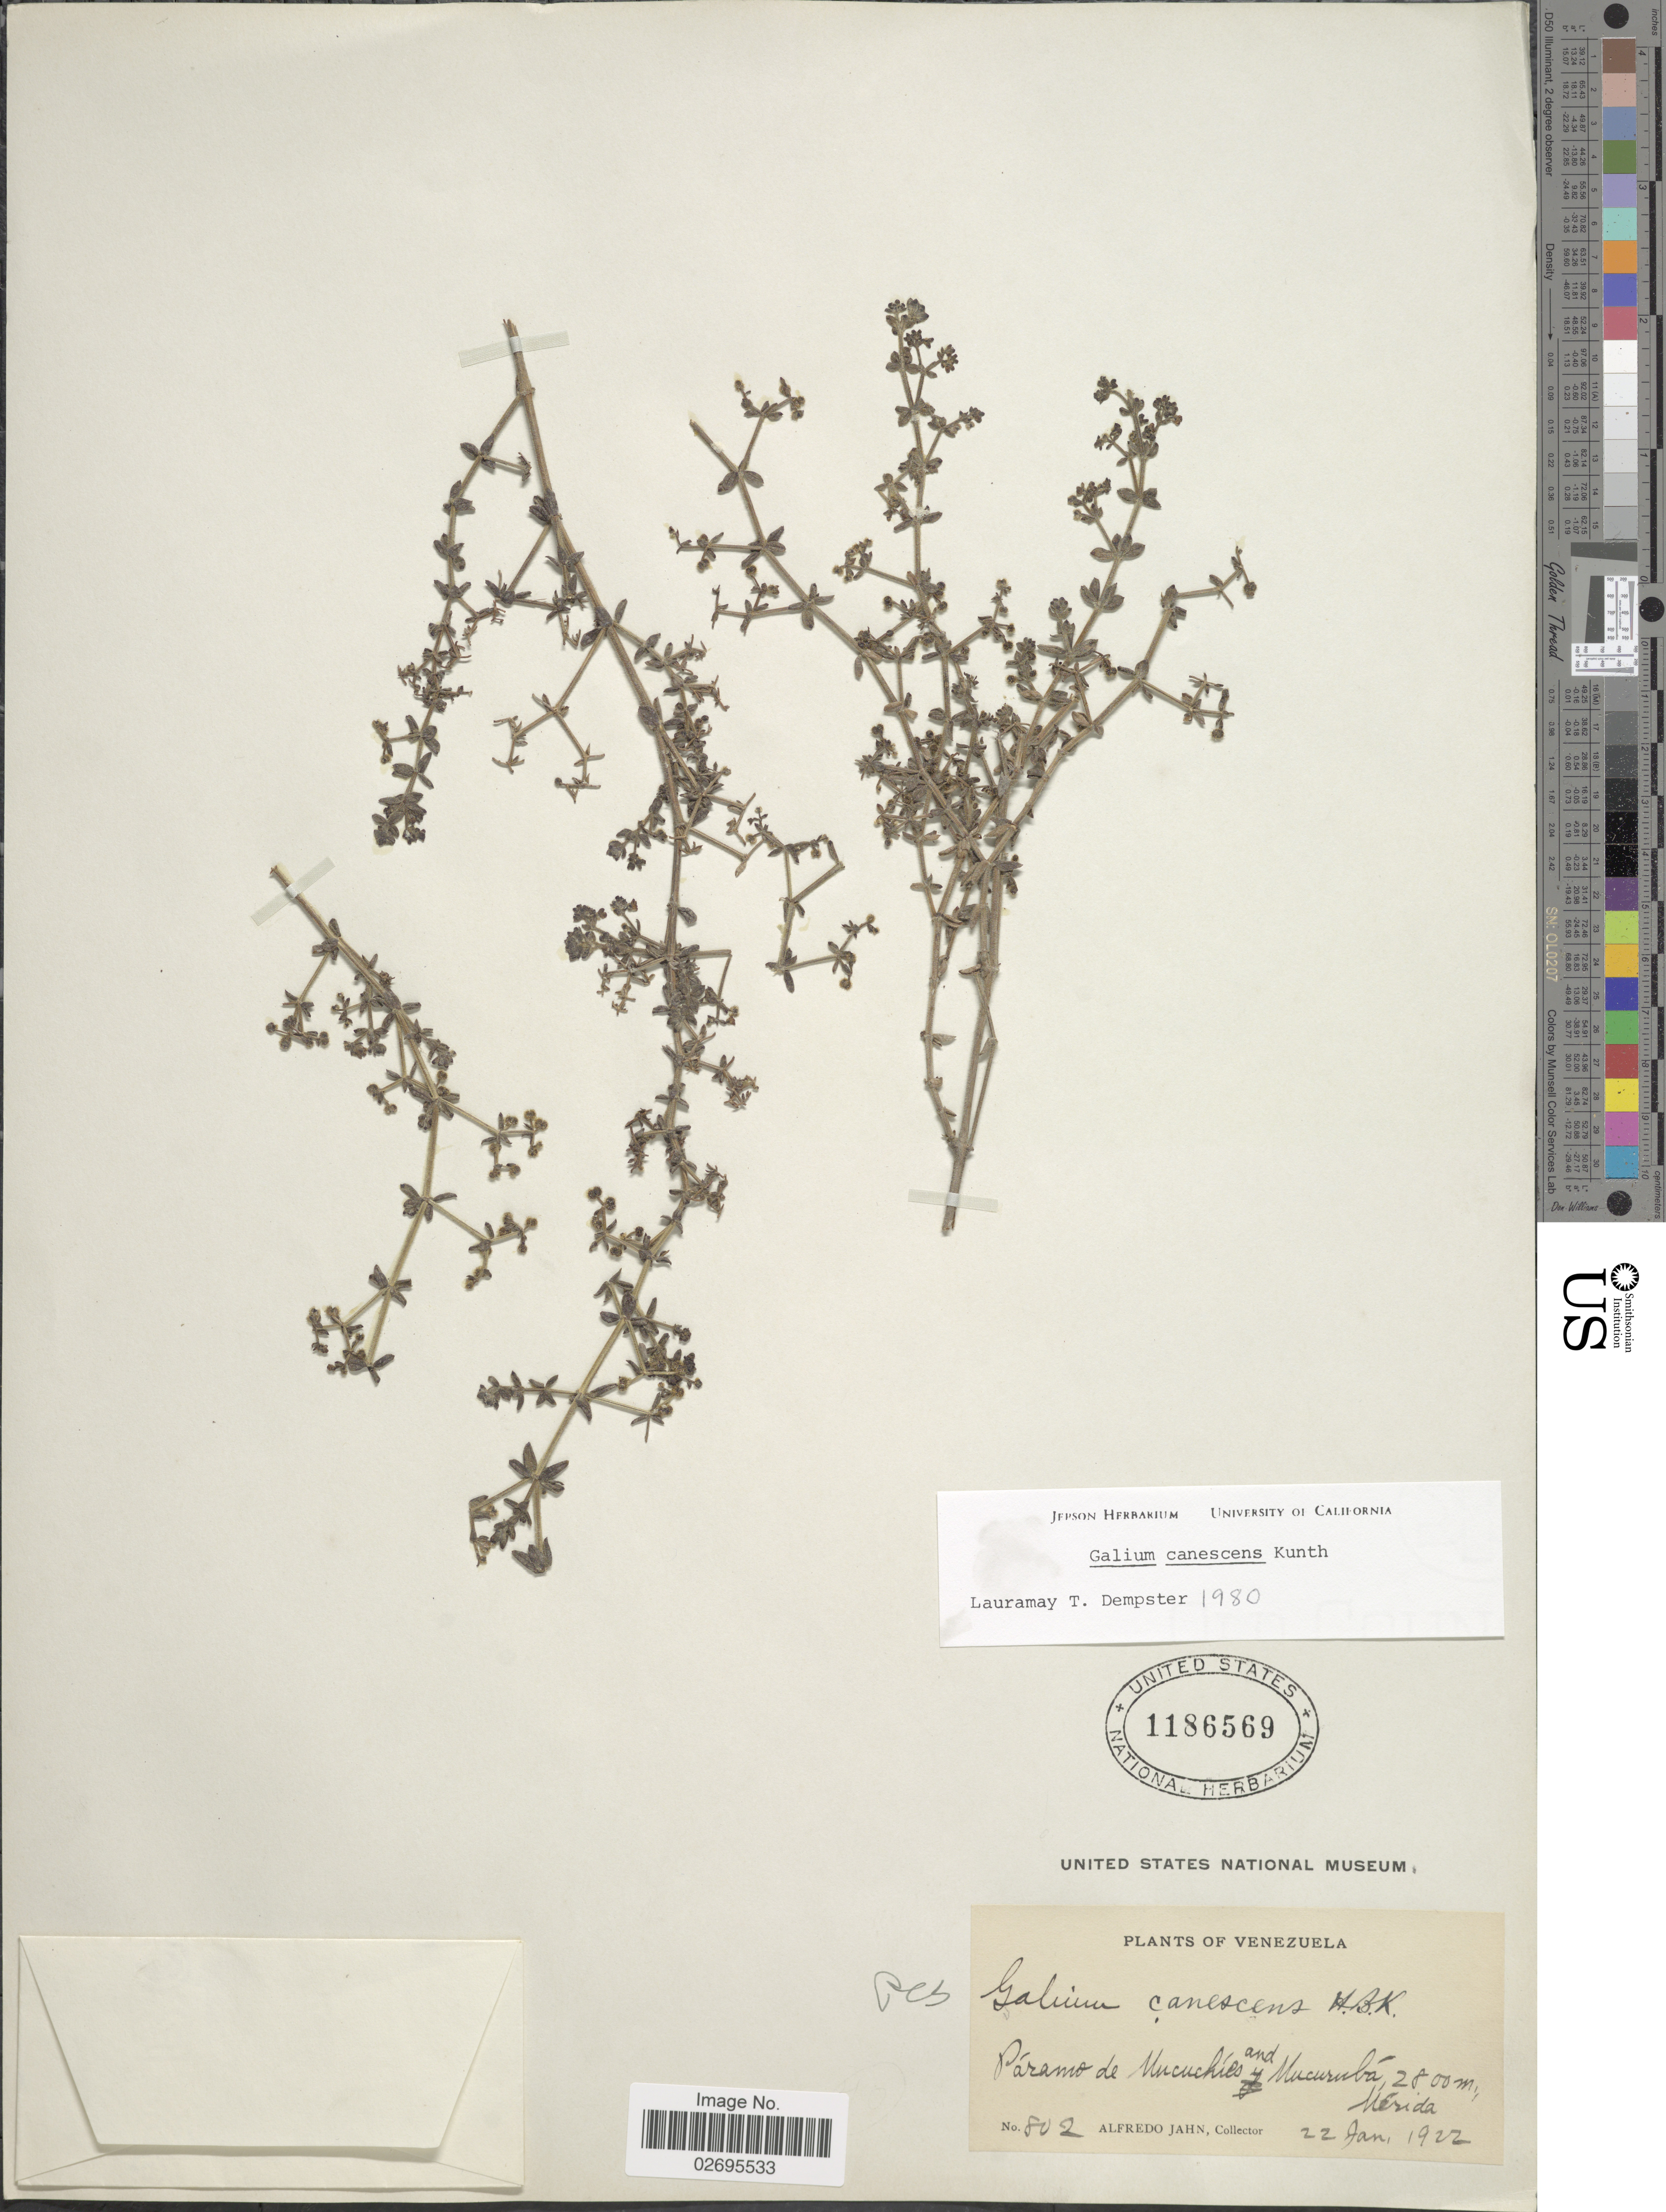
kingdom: Plantae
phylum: Tracheophyta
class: Magnoliopsida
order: Gentianales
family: Rubiaceae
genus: Galium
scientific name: Galium canescens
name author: Kunth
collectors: A. Jahn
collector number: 802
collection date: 1922-01-22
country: Venezuela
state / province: Mérida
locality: Páramo de Mucuchíco and Mucurubá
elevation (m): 2800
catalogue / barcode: US 1186569